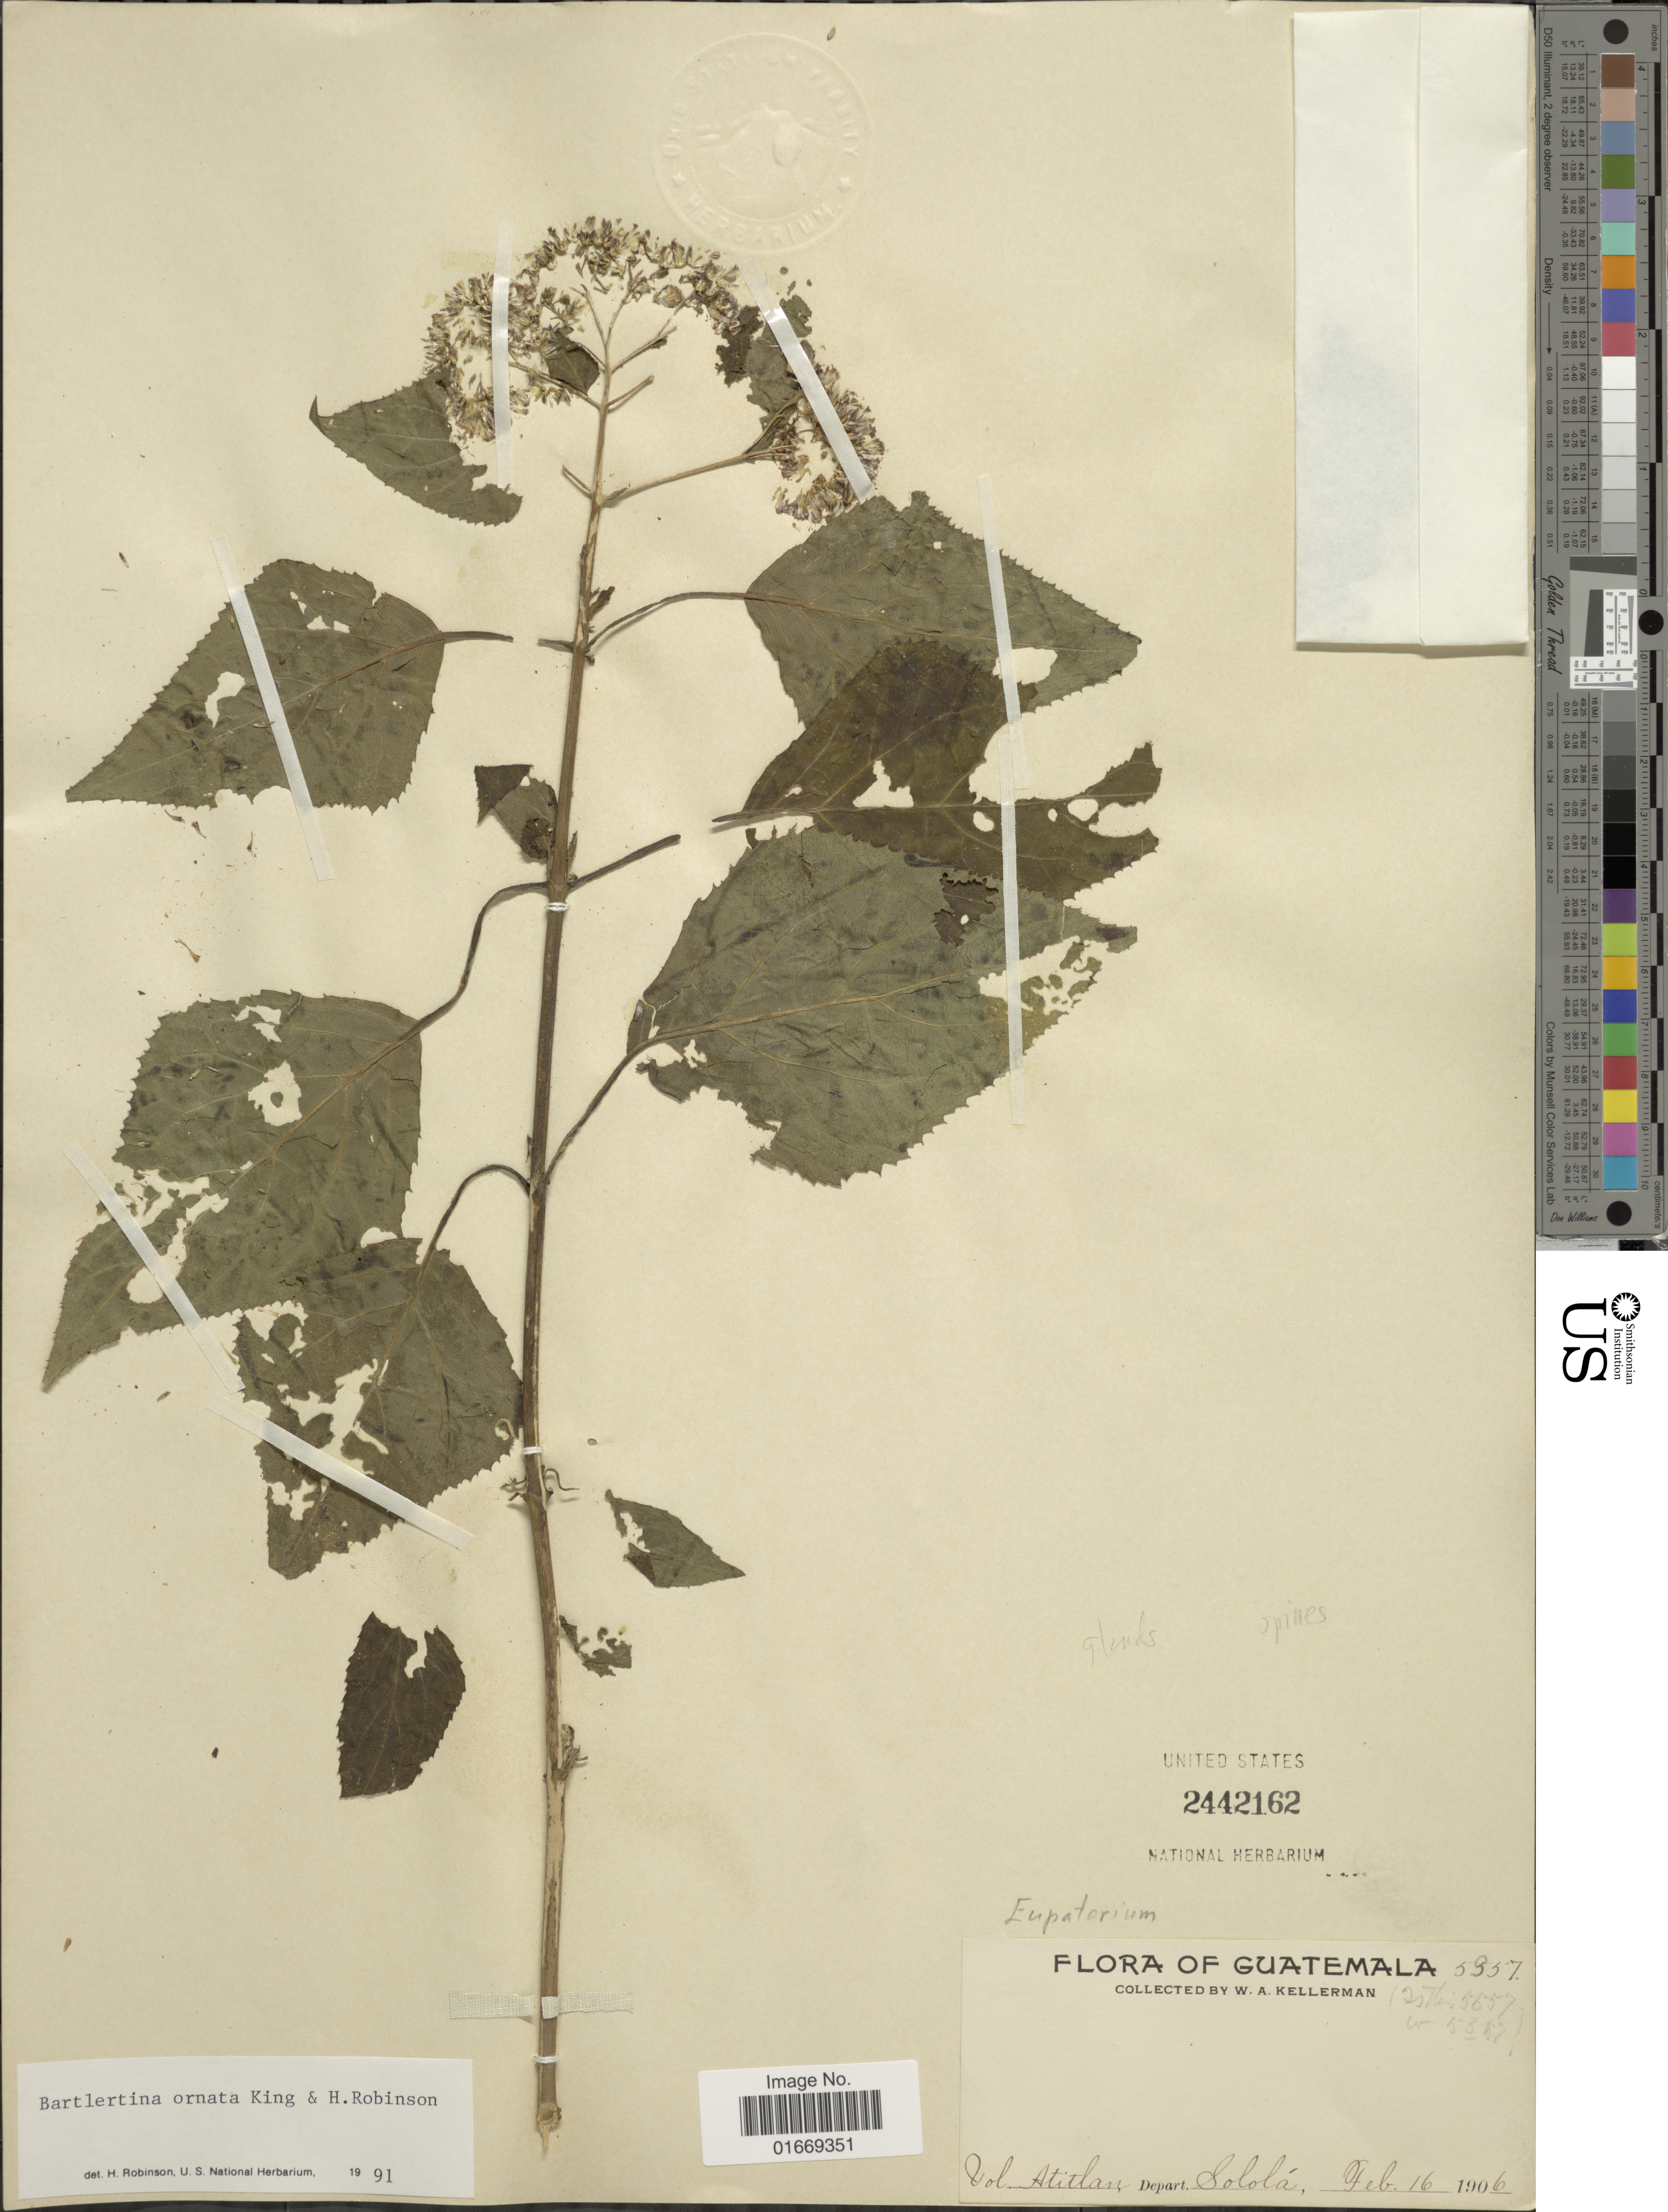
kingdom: Plantae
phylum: Tracheophyta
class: Magnoliopsida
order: Asterales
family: Asteraceae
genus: Bartlettina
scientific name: Bartlettina ornata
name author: R.M. King & H. Rob.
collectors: W. Kellerman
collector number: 5357*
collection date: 1906-02-16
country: Guatemala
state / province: Sololá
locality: Vol. Atitlan. Depart. Sololá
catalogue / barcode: US 2442162